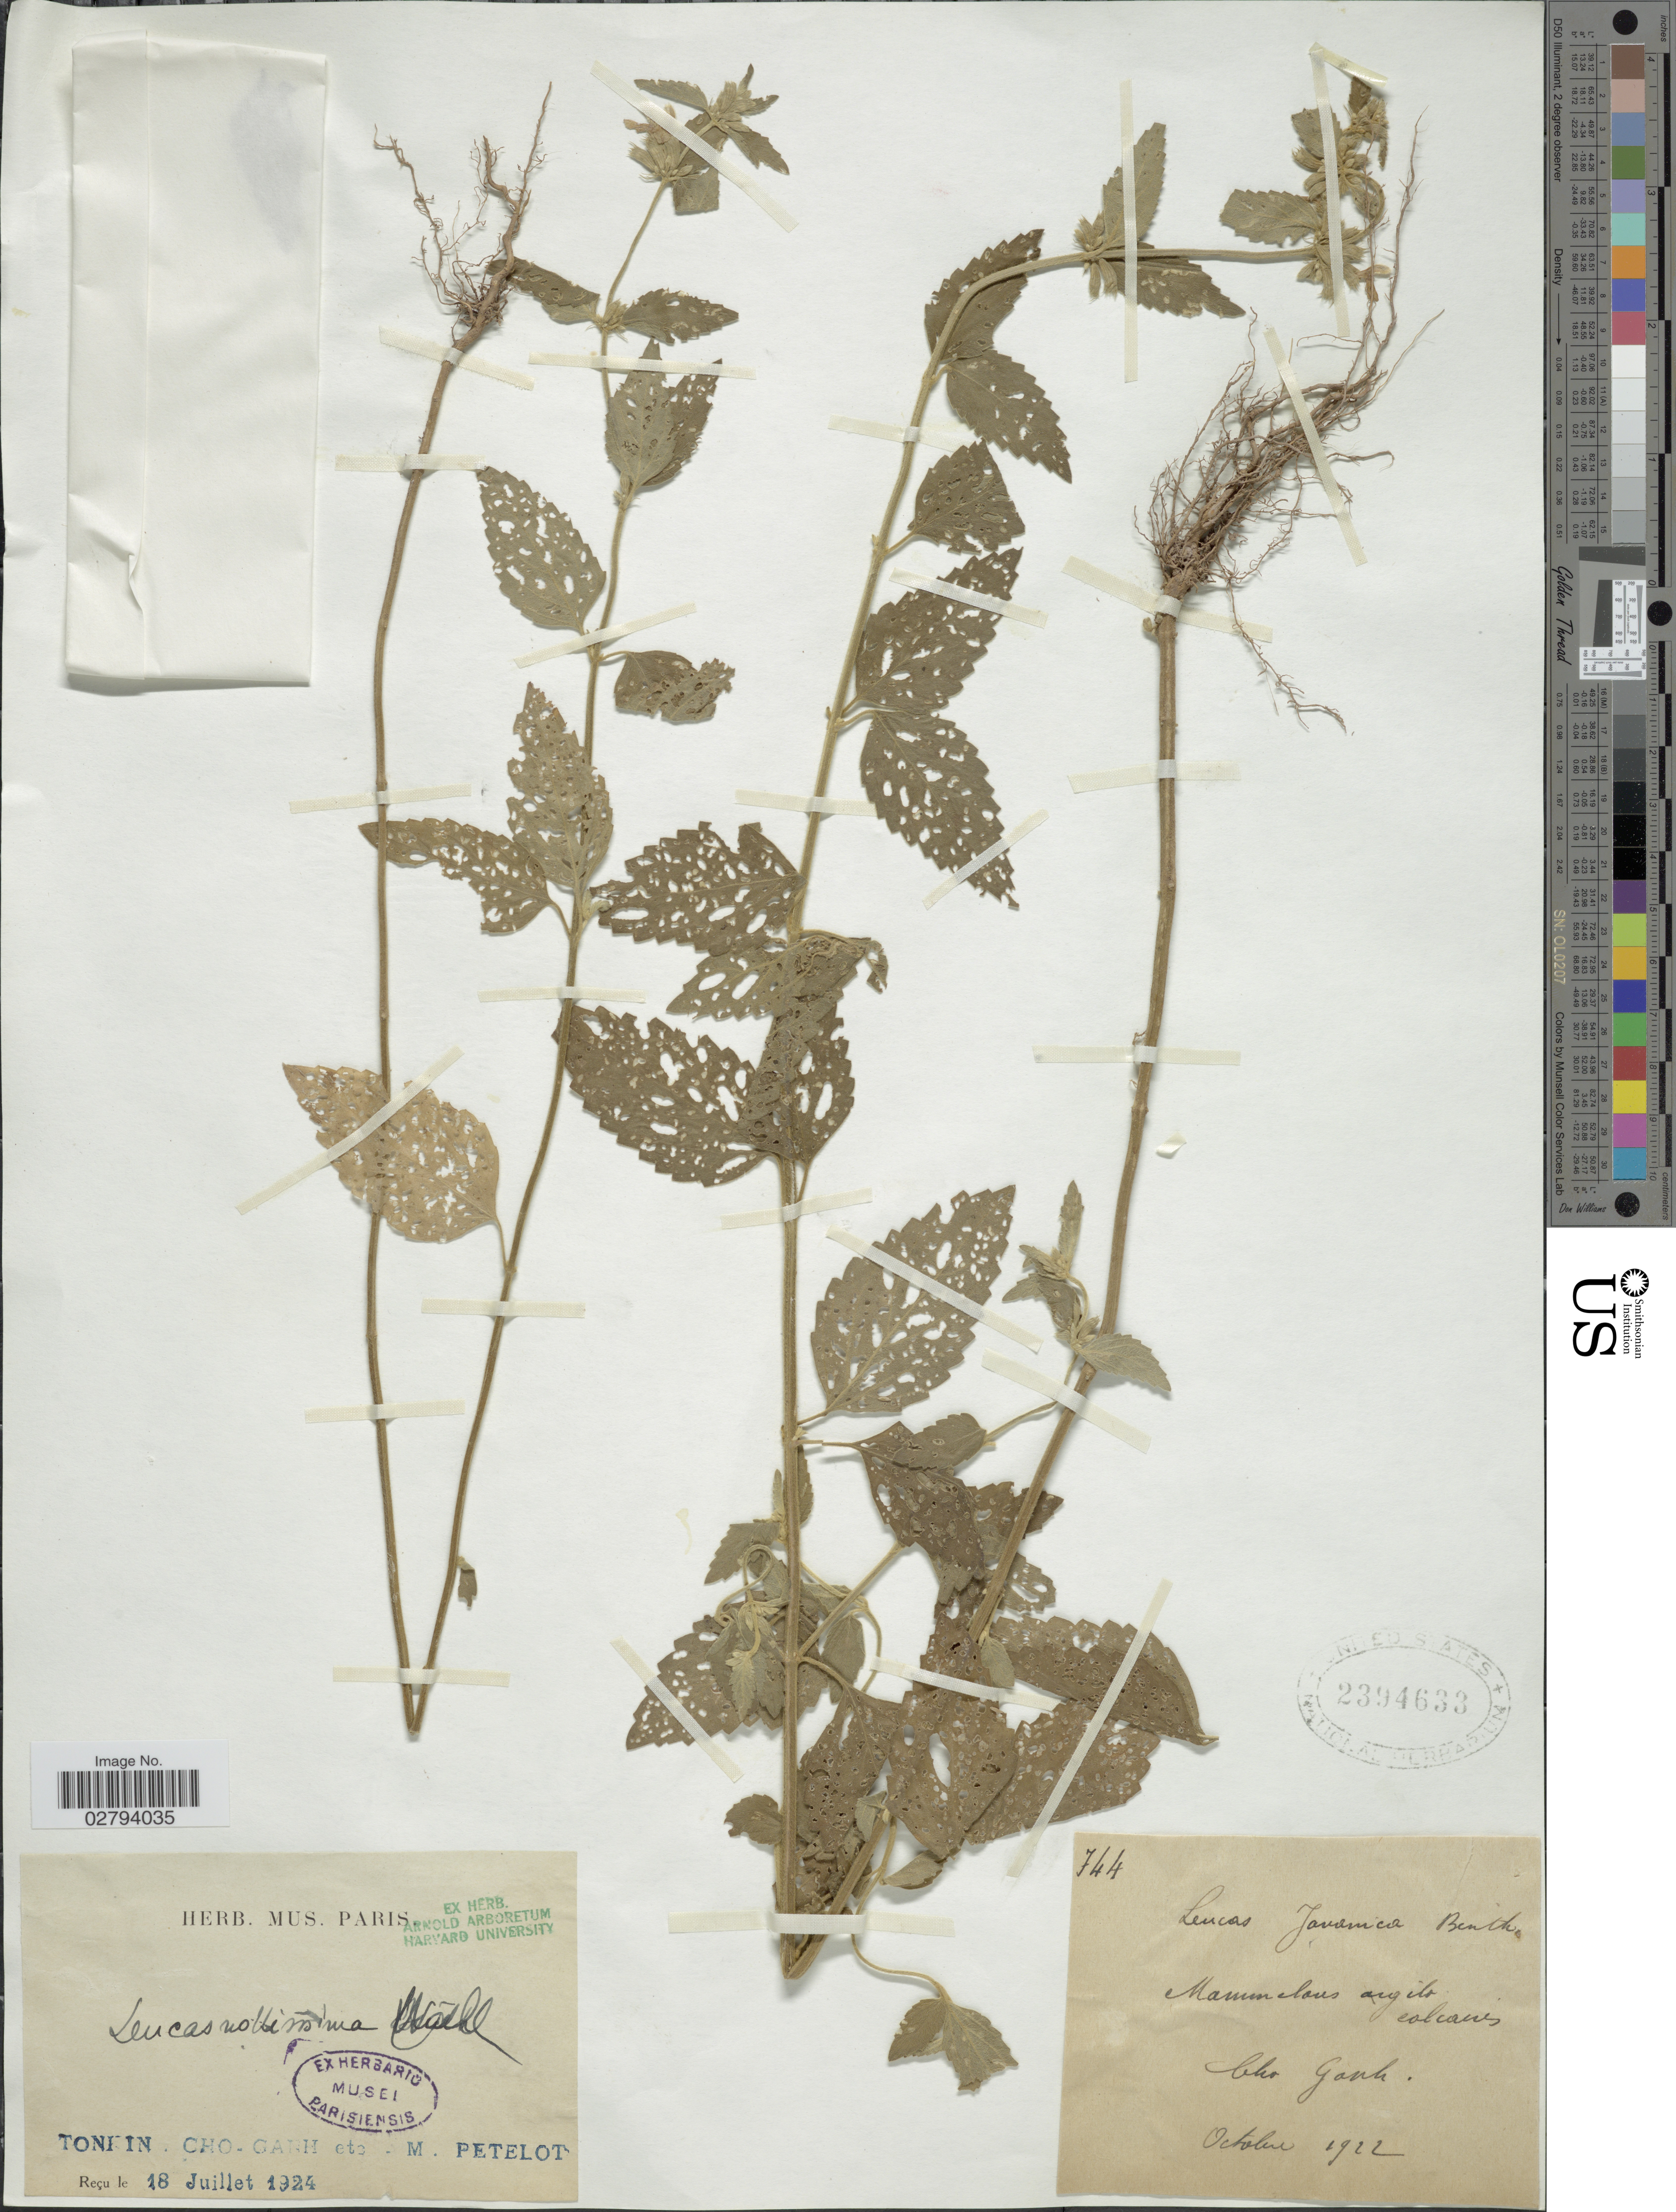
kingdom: Plantae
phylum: Tracheophyta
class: Magnoliopsida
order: Lamiales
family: Lamiaceae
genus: Leucas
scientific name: Leucas mollissima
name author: Gürke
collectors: M. Petelot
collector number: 744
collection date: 1922-10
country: Vietnam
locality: Tonkin, Cho-Ganh etc.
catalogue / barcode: US 2394633